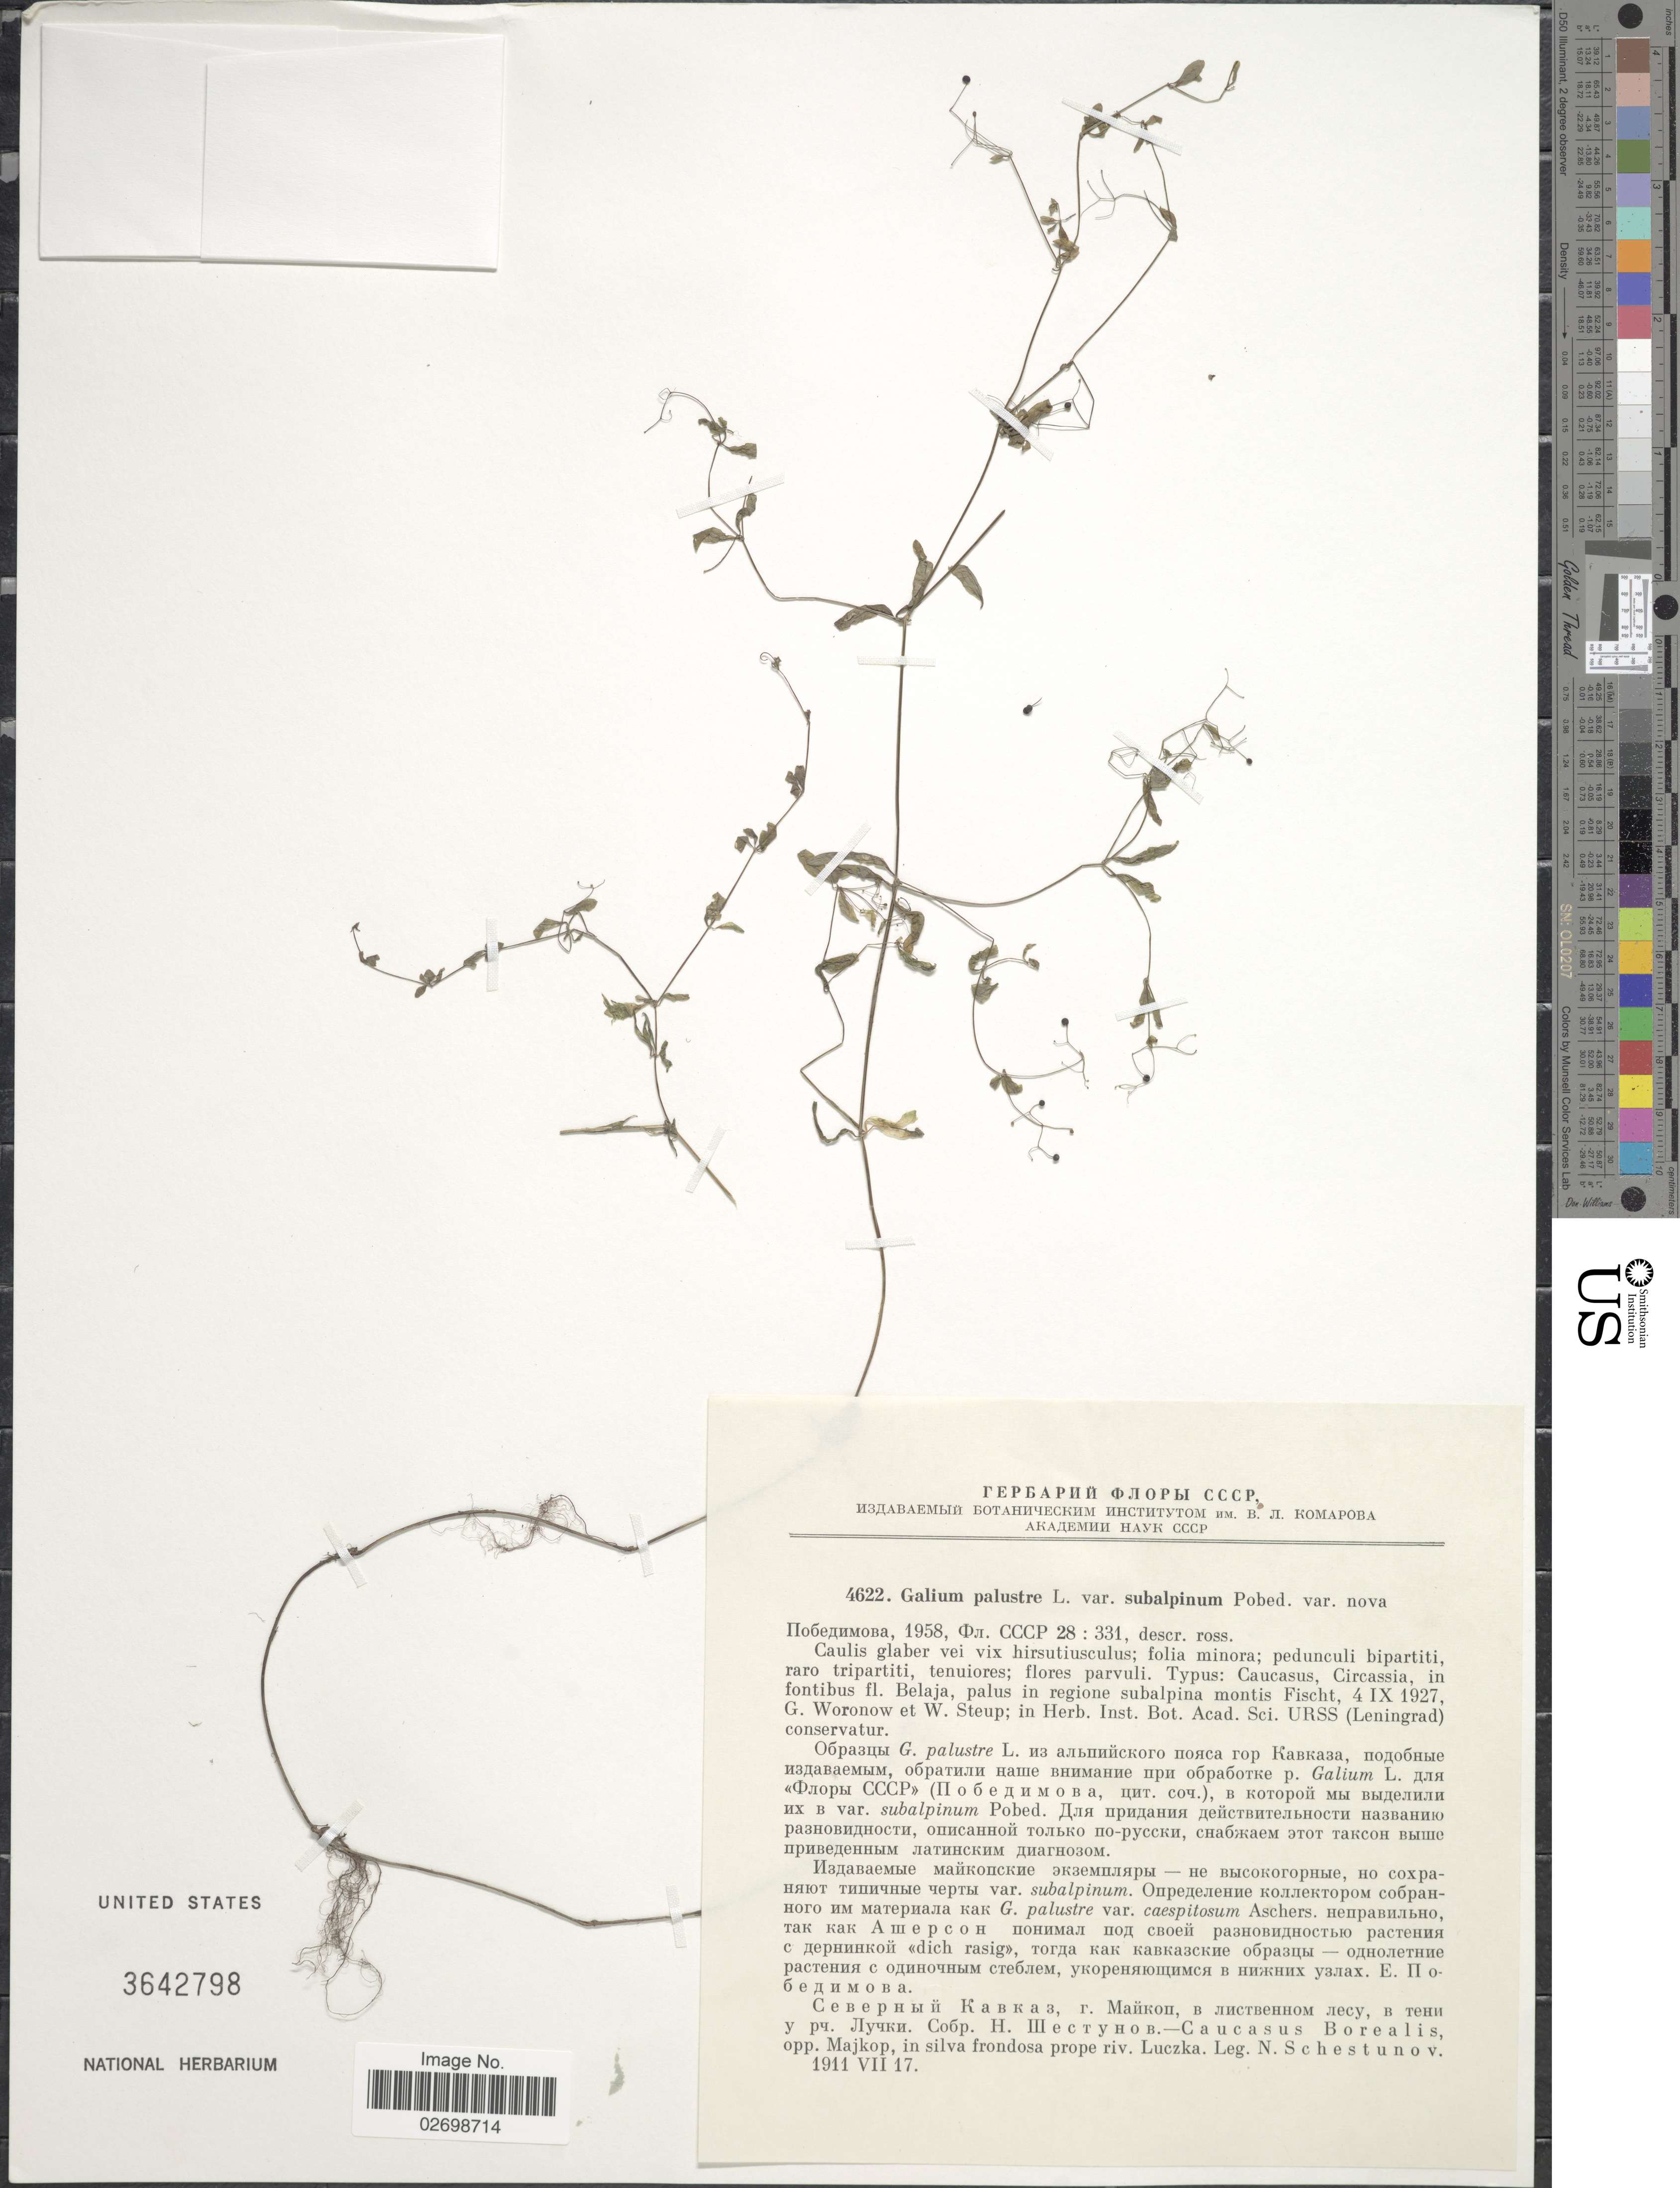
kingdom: Plantae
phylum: Tracheophyta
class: Magnoliopsida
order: Gentianales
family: Rubiaceae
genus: Galium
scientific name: Galium palustre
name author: L.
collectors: N. Schestunov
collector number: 4622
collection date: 1911-07-17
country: Russian Federation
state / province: Adygea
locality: Caucasus Borealis, opp. Majkop, in silva frondosa prope riv. Luczka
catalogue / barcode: US 3642798